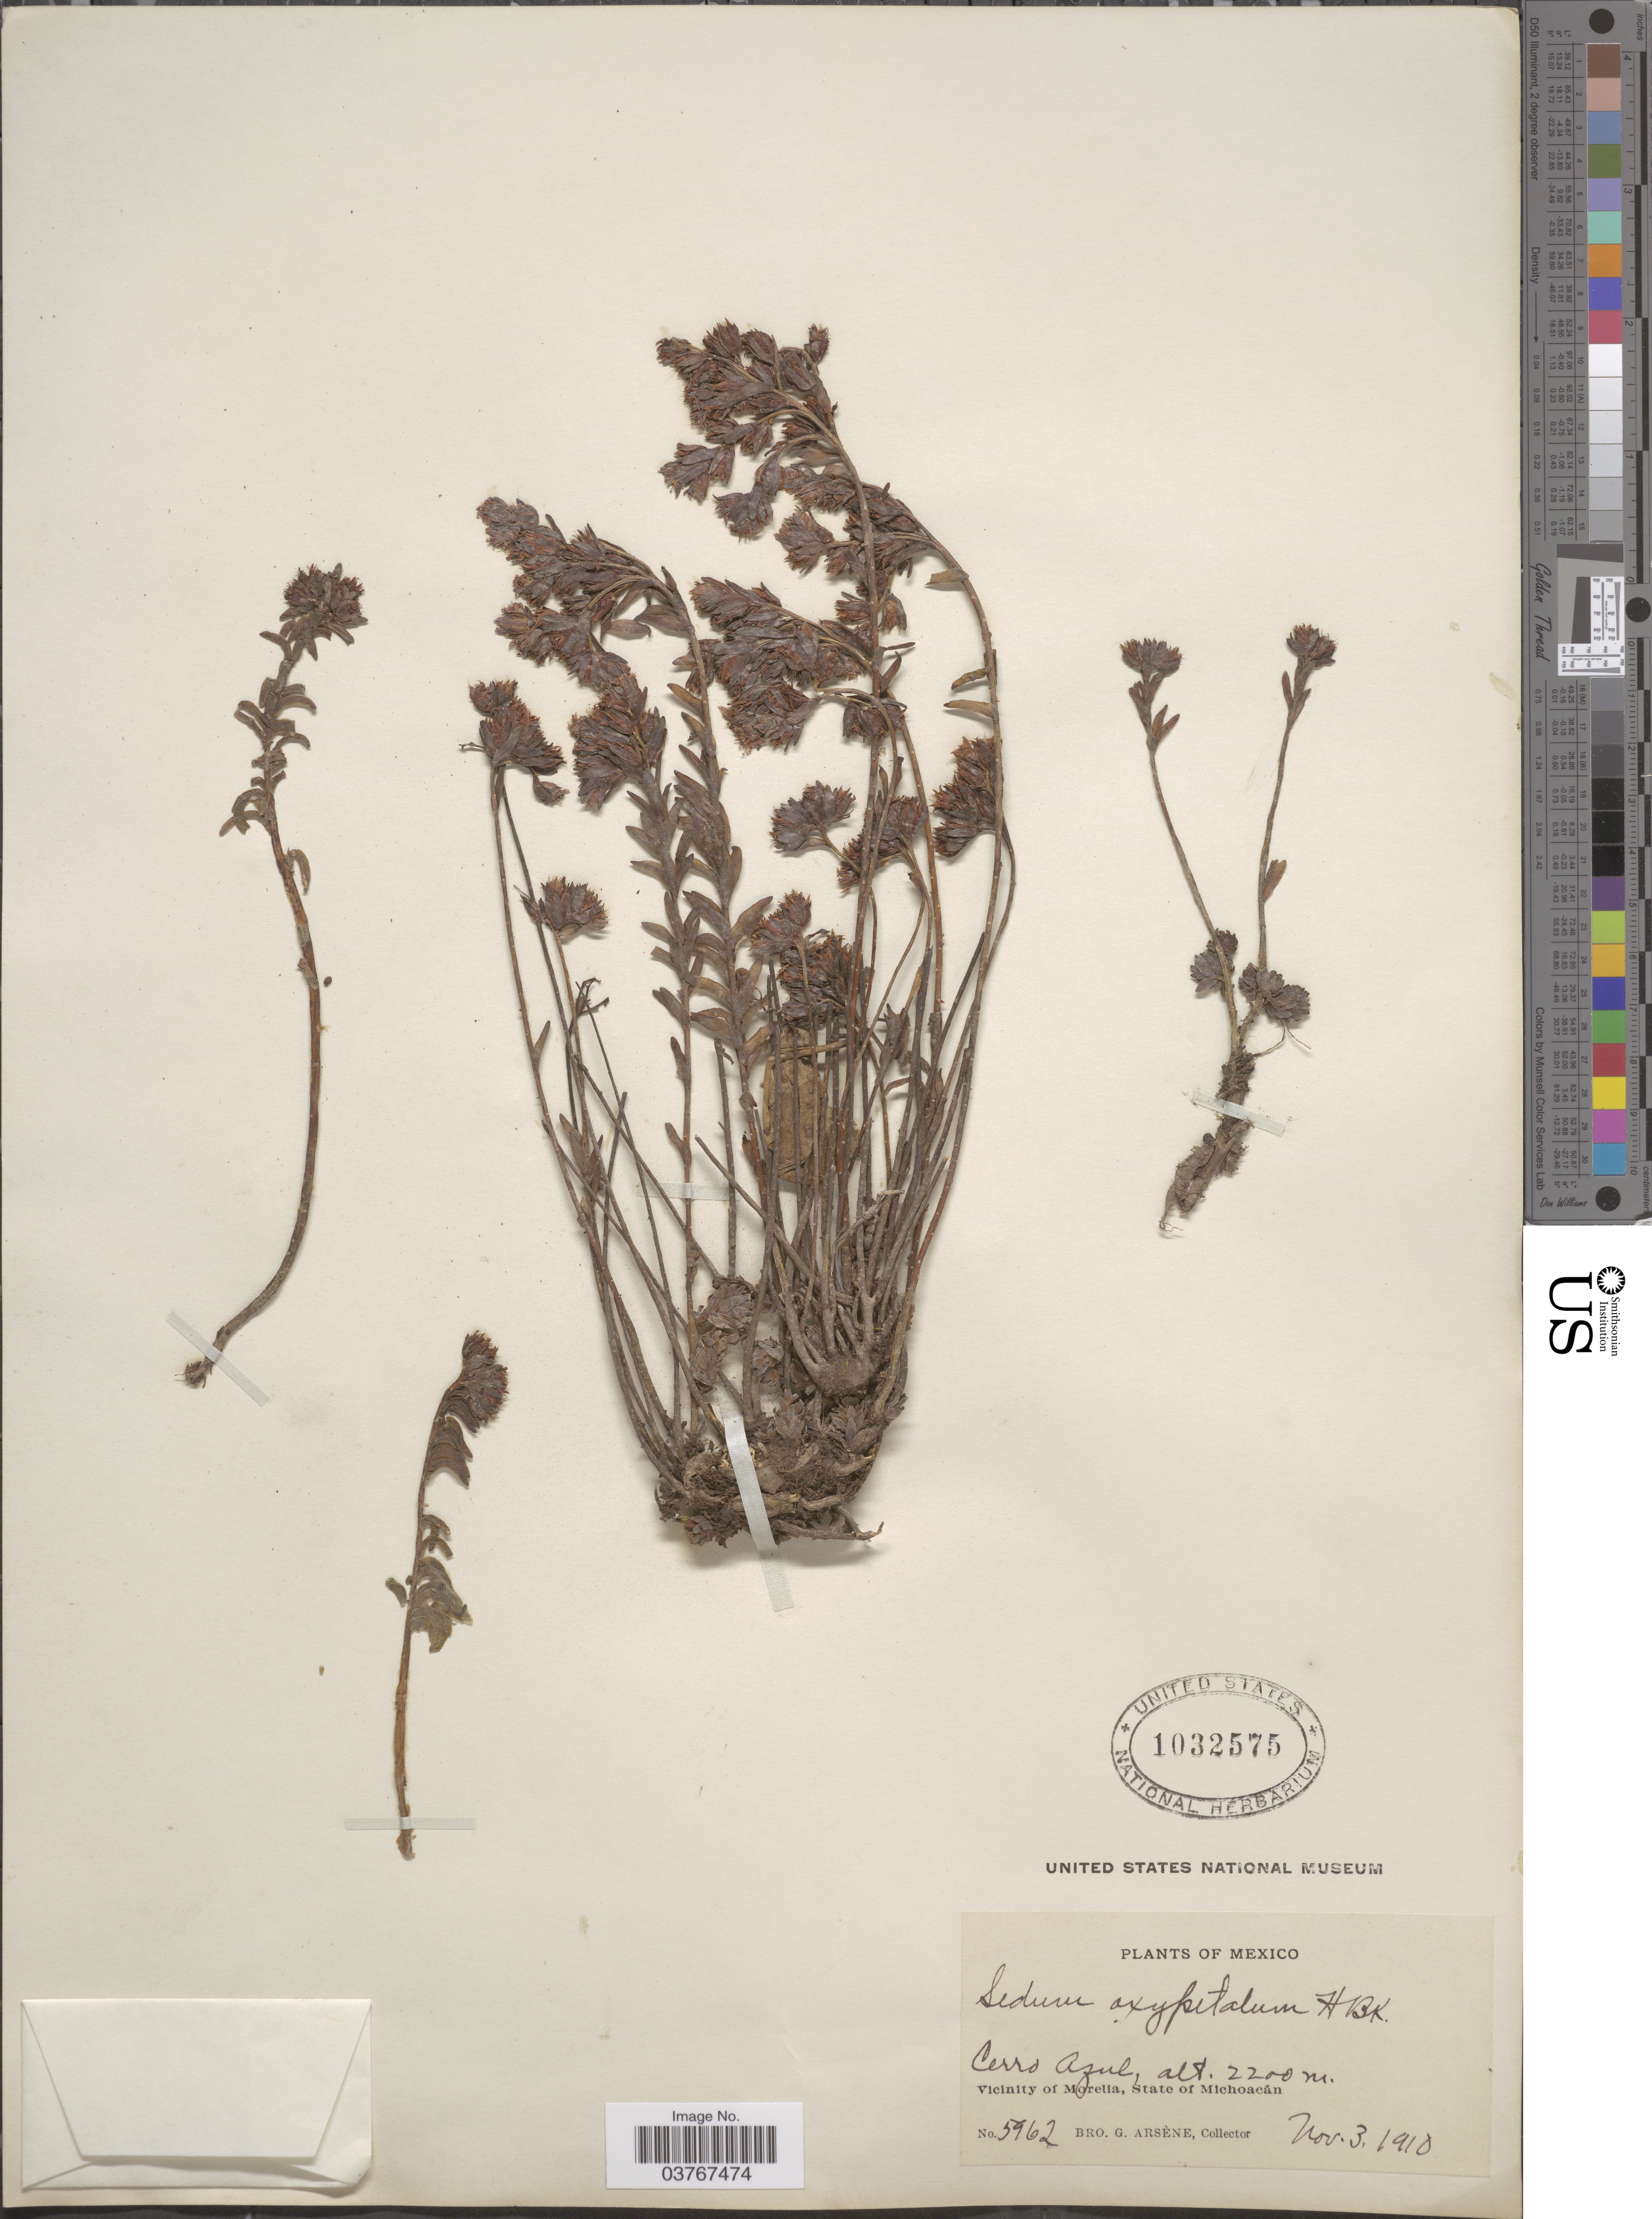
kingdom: Plantae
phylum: Tracheophyta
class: Magnoliopsida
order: Saxifragales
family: Crassulaceae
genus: Sedum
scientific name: Sedum sp.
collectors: Bro. G. Arsène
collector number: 5962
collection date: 1910-11-03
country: Mexico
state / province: Michoacán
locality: Cerro Azul. Vicinity of Morelia.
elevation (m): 2200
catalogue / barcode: US 1032575